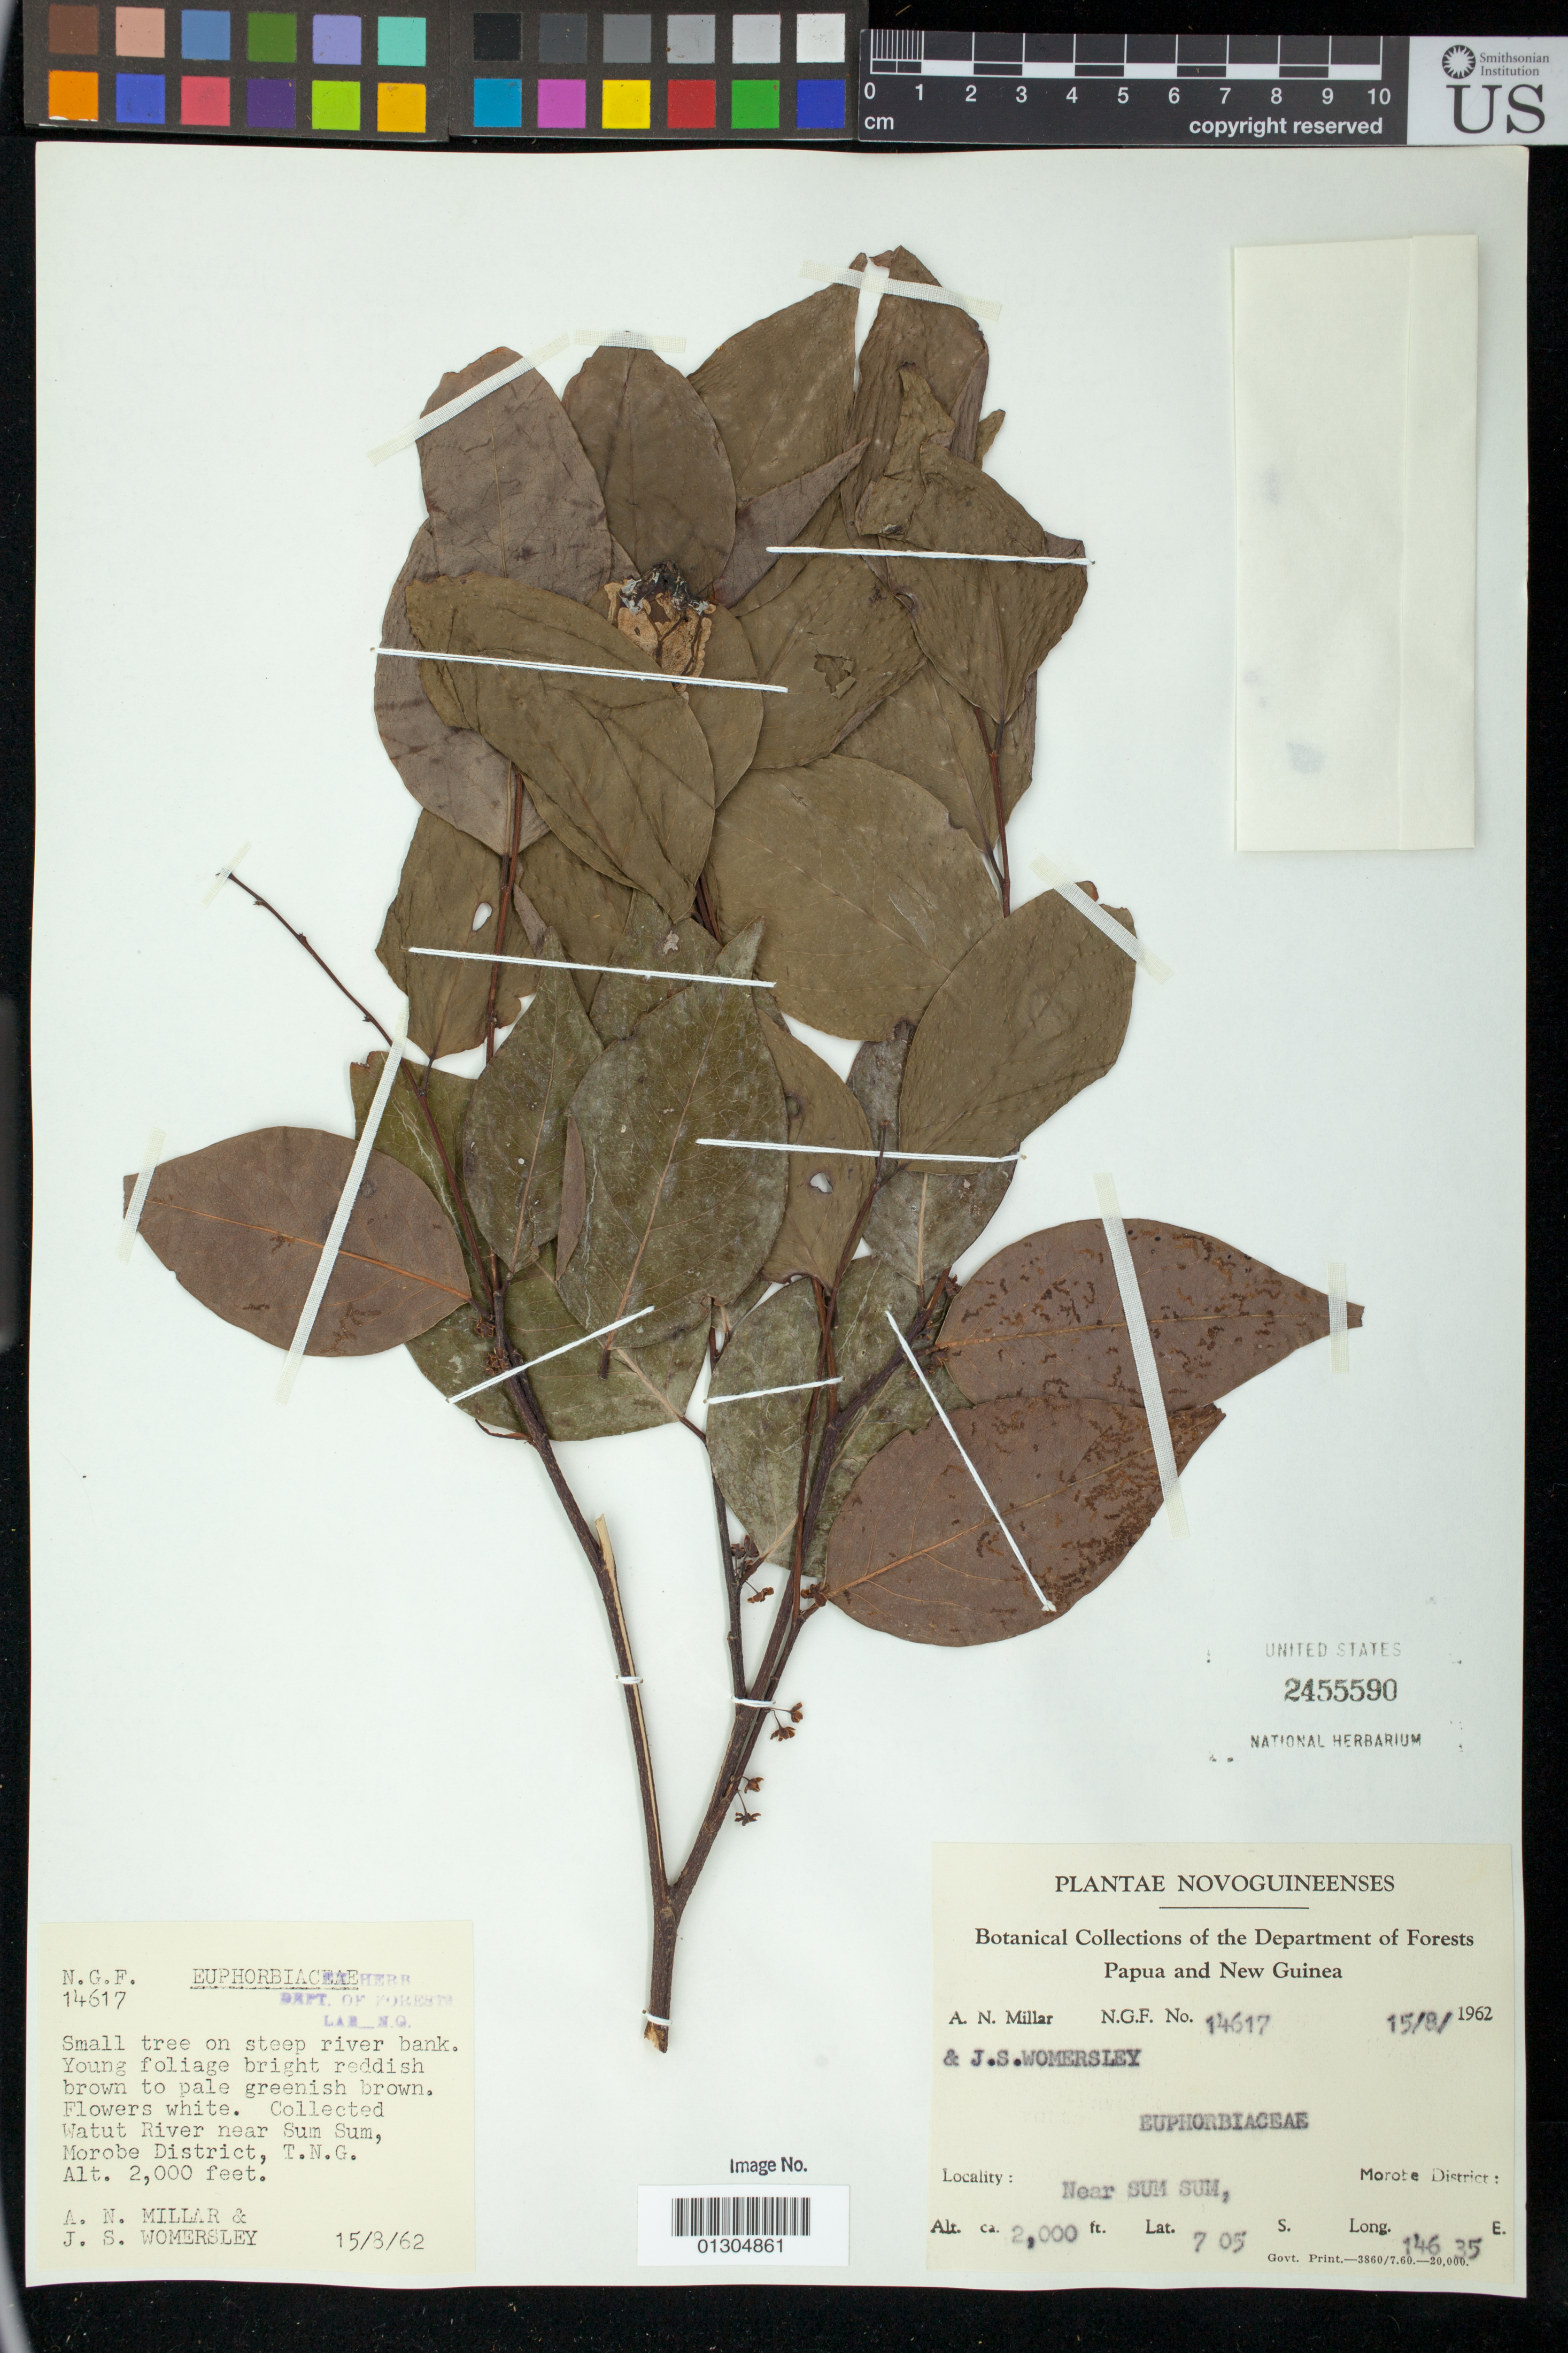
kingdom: Plantae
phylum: Tracheophyta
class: Magnoliopsida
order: Malpighiales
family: Euphorbiaceae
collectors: A. Millar & J. S. Womersley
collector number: N.G.F. 14617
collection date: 1962-08-15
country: Papua New Guinea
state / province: Morobe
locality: Watut River near Sum Sum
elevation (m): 610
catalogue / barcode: US 2455590